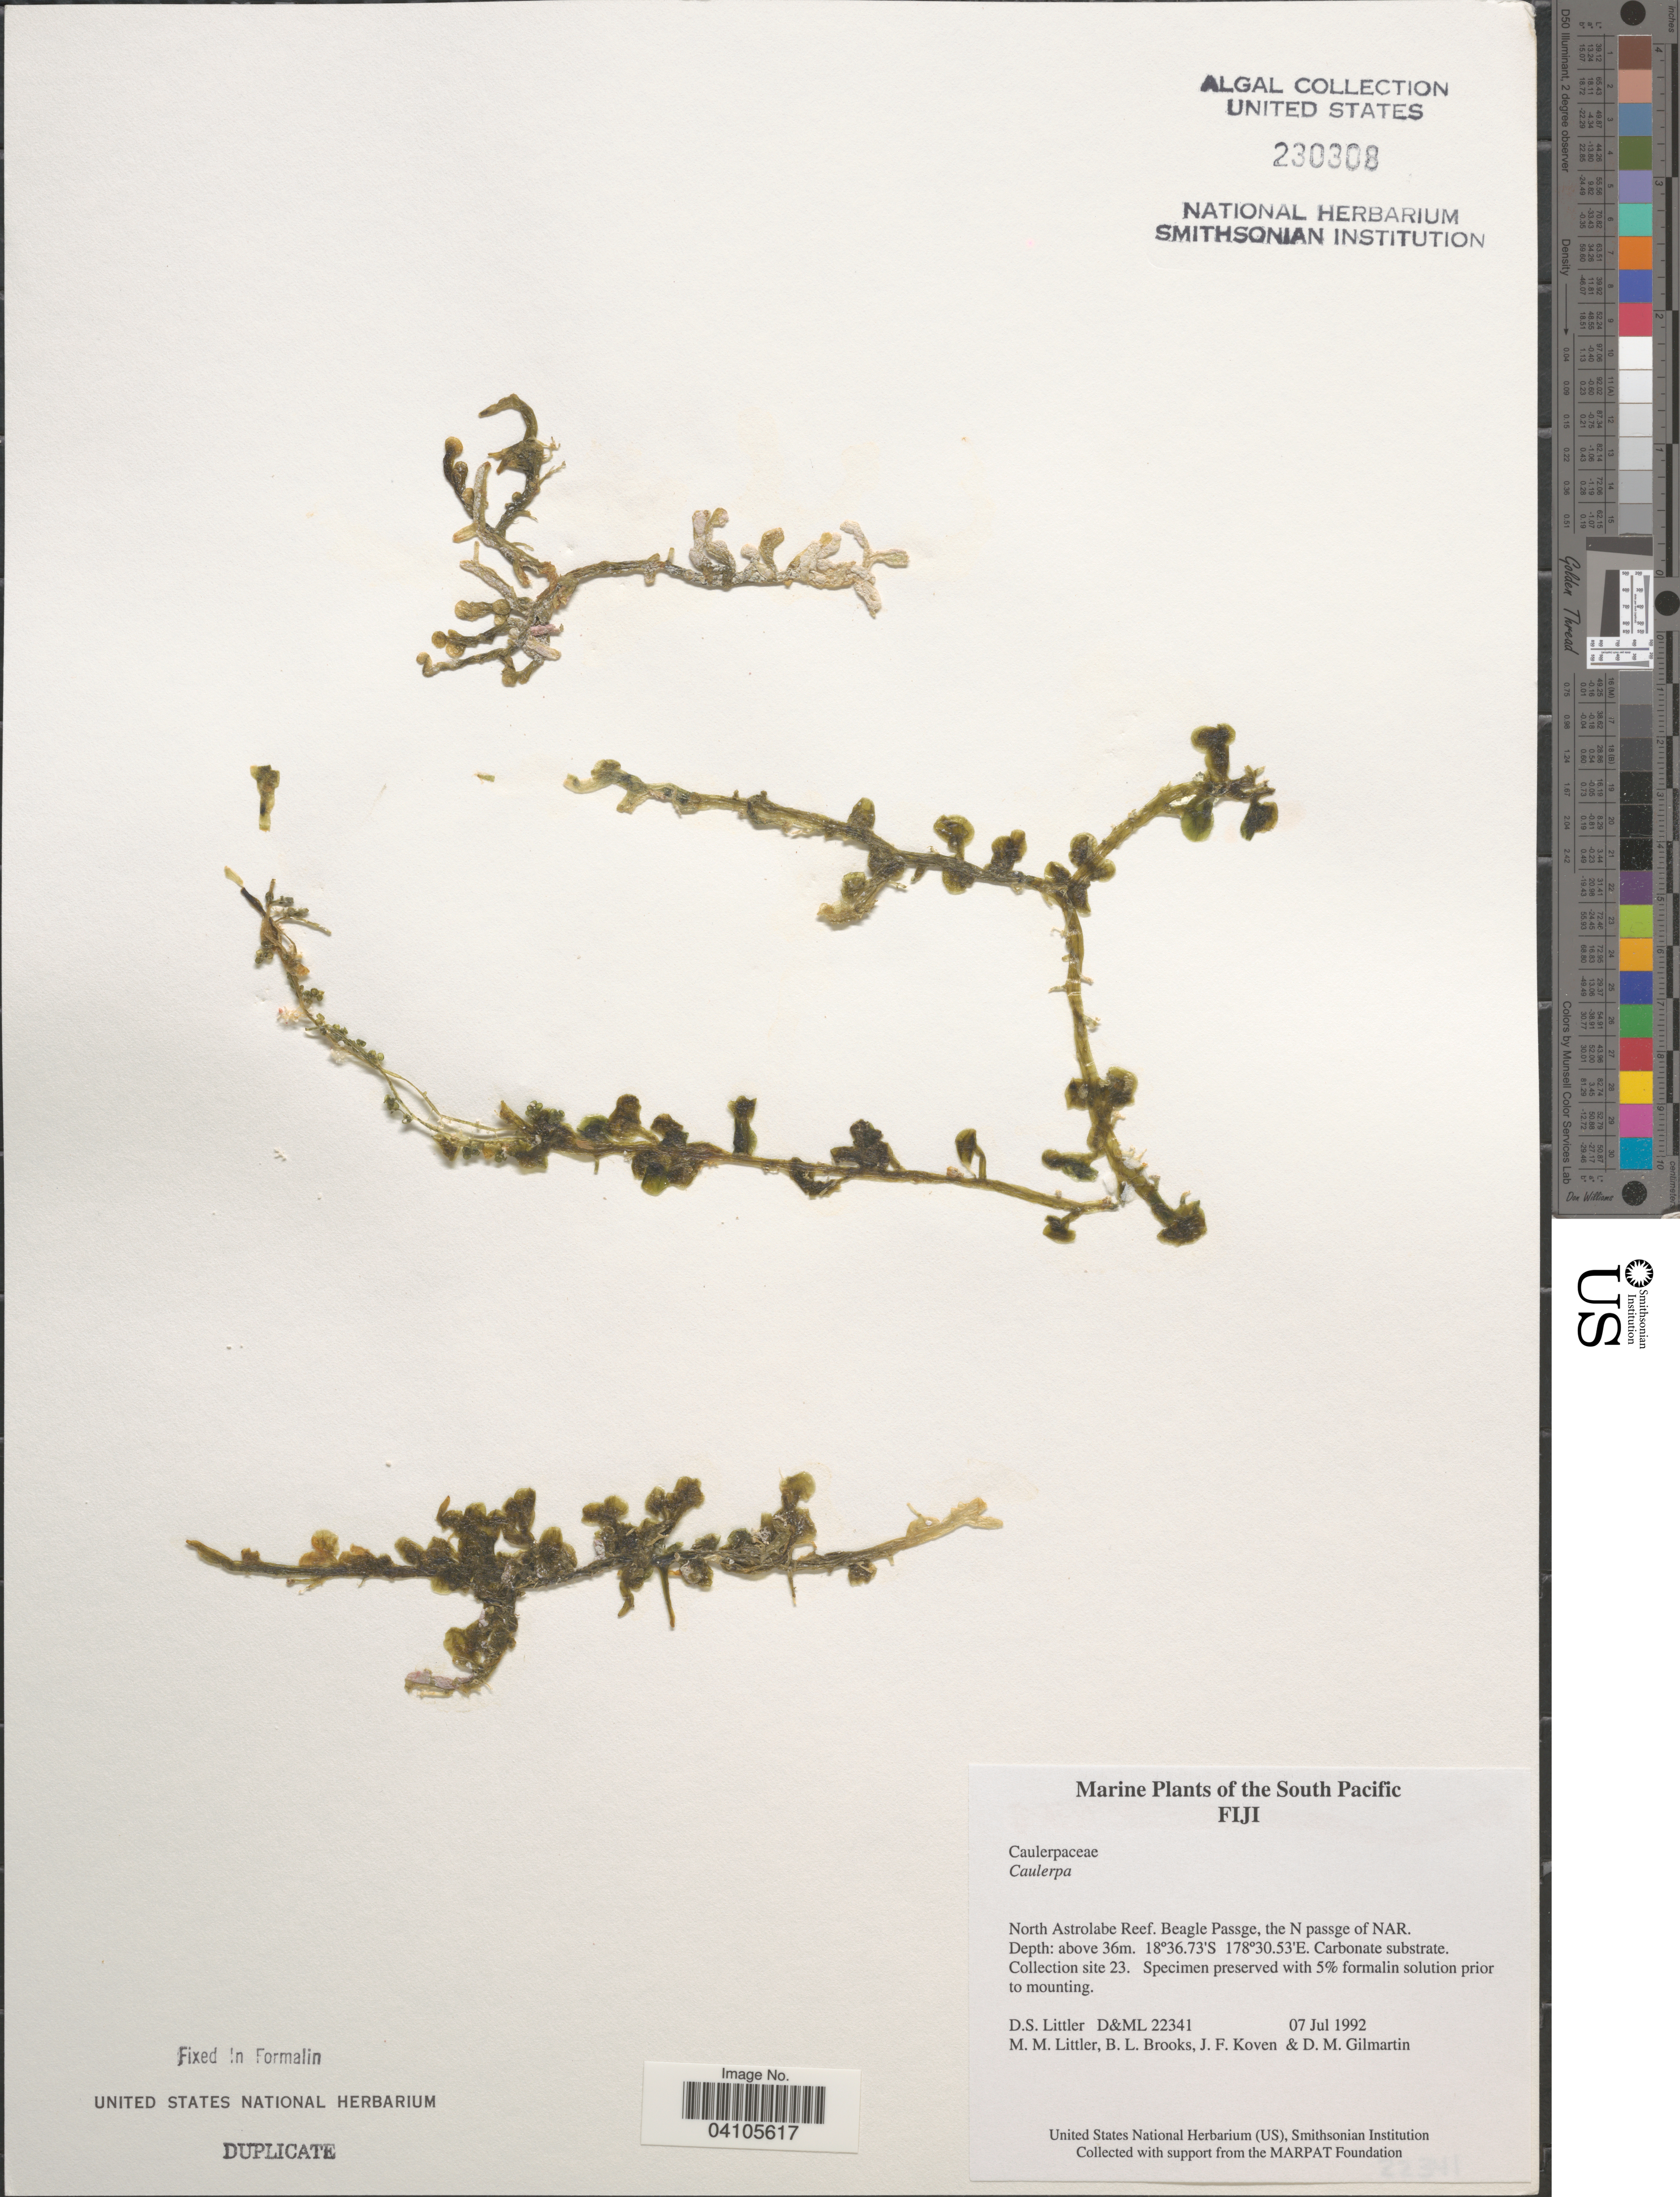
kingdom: Plantae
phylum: Chlorophyta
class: Ulvophyceae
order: Bryopsidales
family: Caulerpaceae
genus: Caulerpa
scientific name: Caulerpa sp.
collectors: D. S. Littler, B. Brooks, J. Koven & D. Gilmartin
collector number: D&ML 22341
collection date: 1992-07-07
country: Fiji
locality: The South Pacific. North Astrolabe Reef. Beagle Passge, the N passge of NAR. Site 23.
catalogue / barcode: US 230308